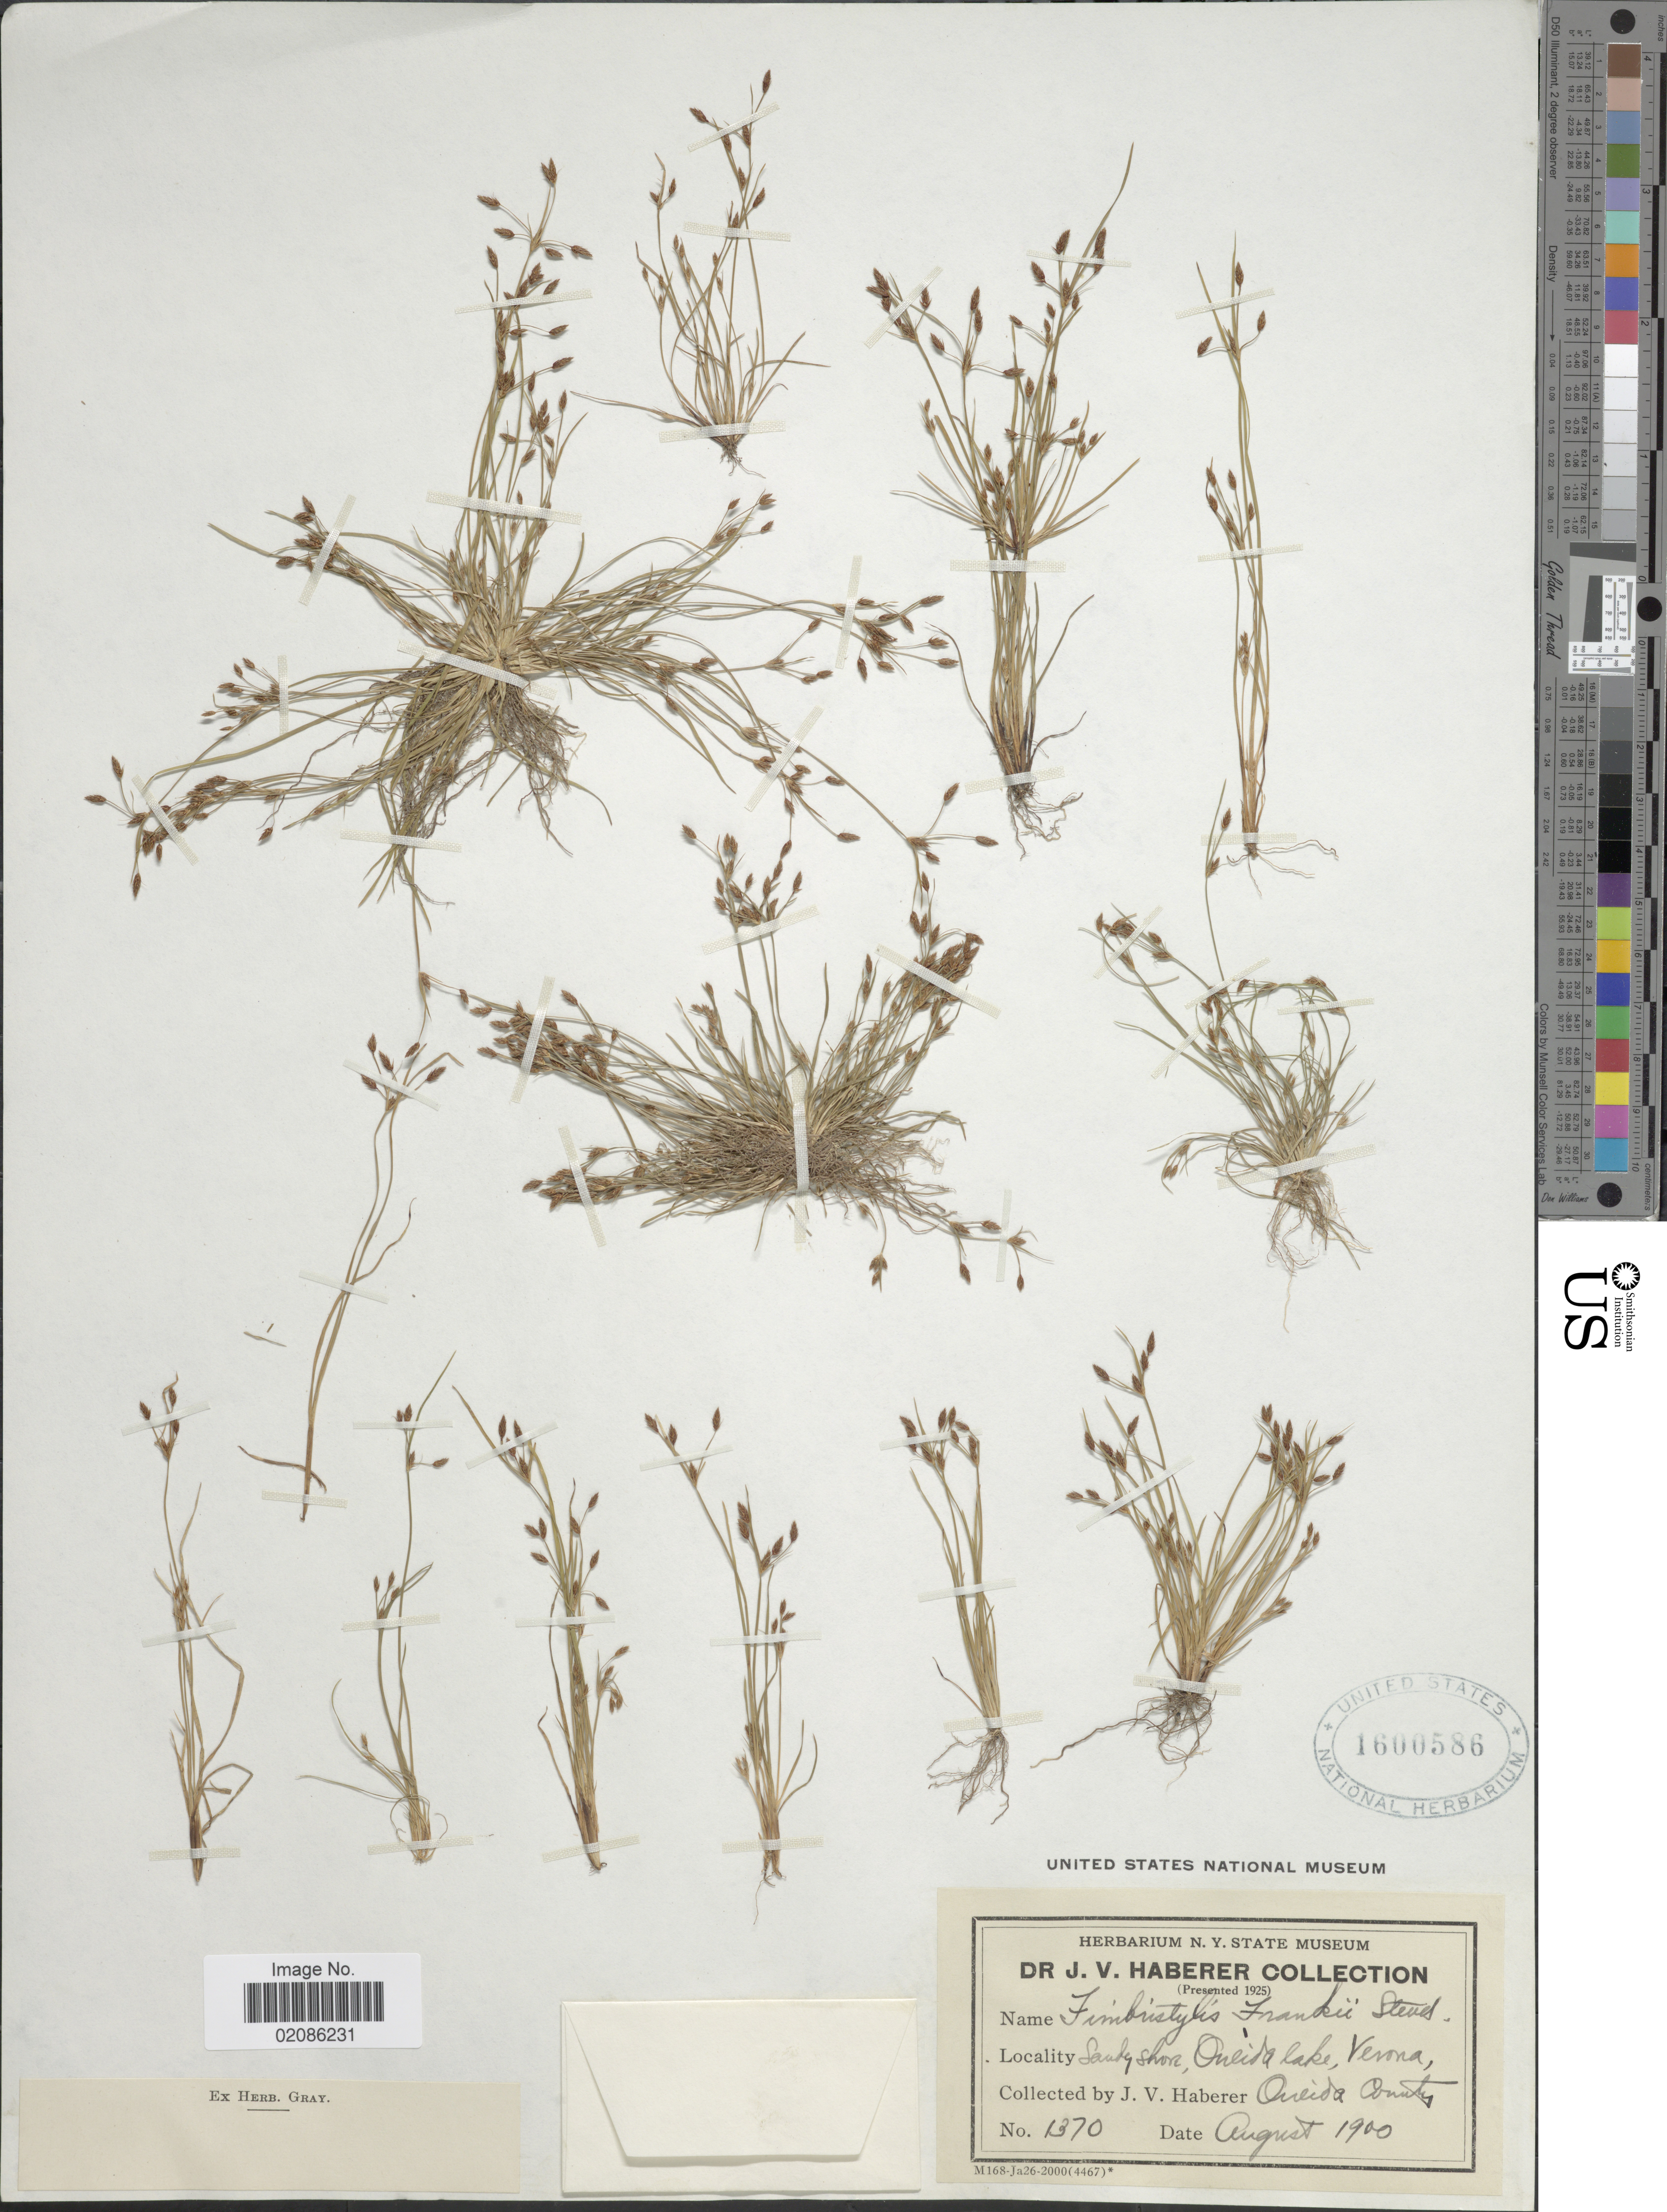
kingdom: Plantae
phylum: Tracheophyta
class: Liliopsida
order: Poales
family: Cyperaceae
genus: Fimbristylis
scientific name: Fimbristylis autumnalis (L.) Roem. & Schult.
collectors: J. V. Haberer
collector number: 1370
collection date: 1900-08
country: United States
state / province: New York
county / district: Oneida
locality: Sandy shore, Oneida Lake, Verona, Oneida County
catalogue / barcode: US 1600586